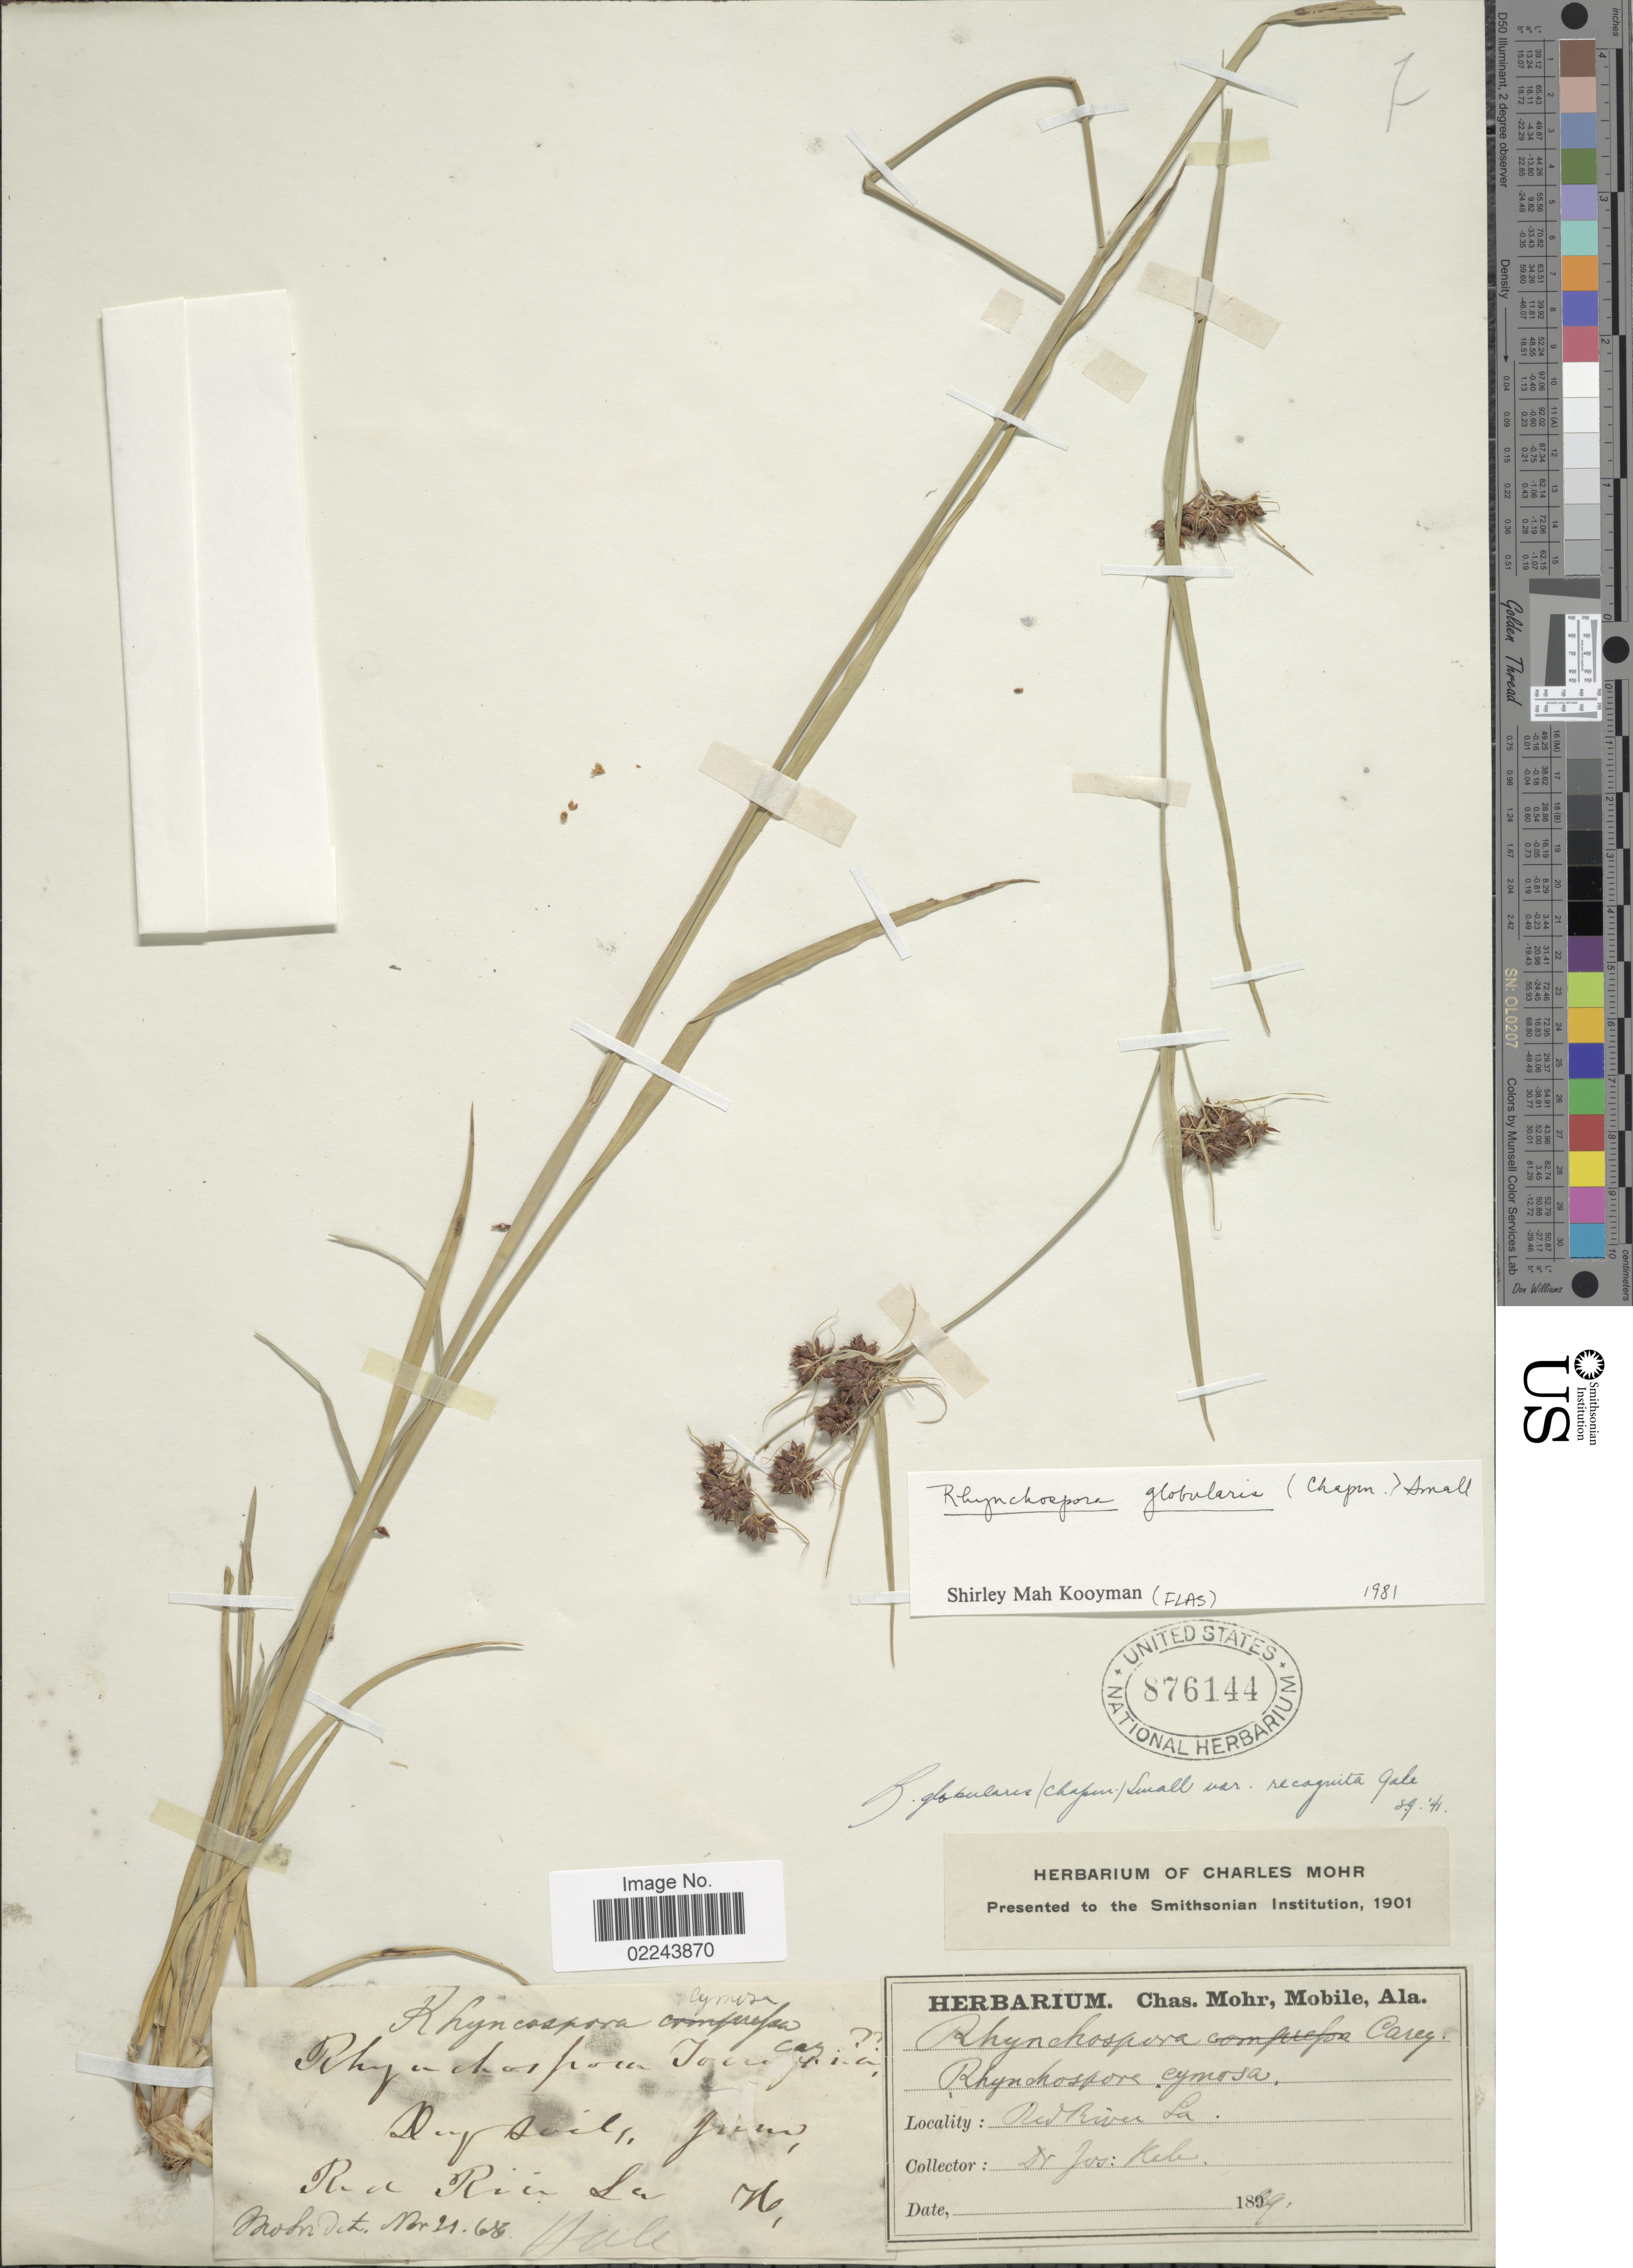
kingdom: Plantae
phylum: Tracheophyta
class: Liliopsida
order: Poales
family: Cyperaceae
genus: Rhynchospora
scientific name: Rhynchospora globularis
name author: (Chapm.) Small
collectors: J. Hale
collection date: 1839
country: United States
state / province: Louisiana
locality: Red River, La.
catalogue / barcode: US 876144